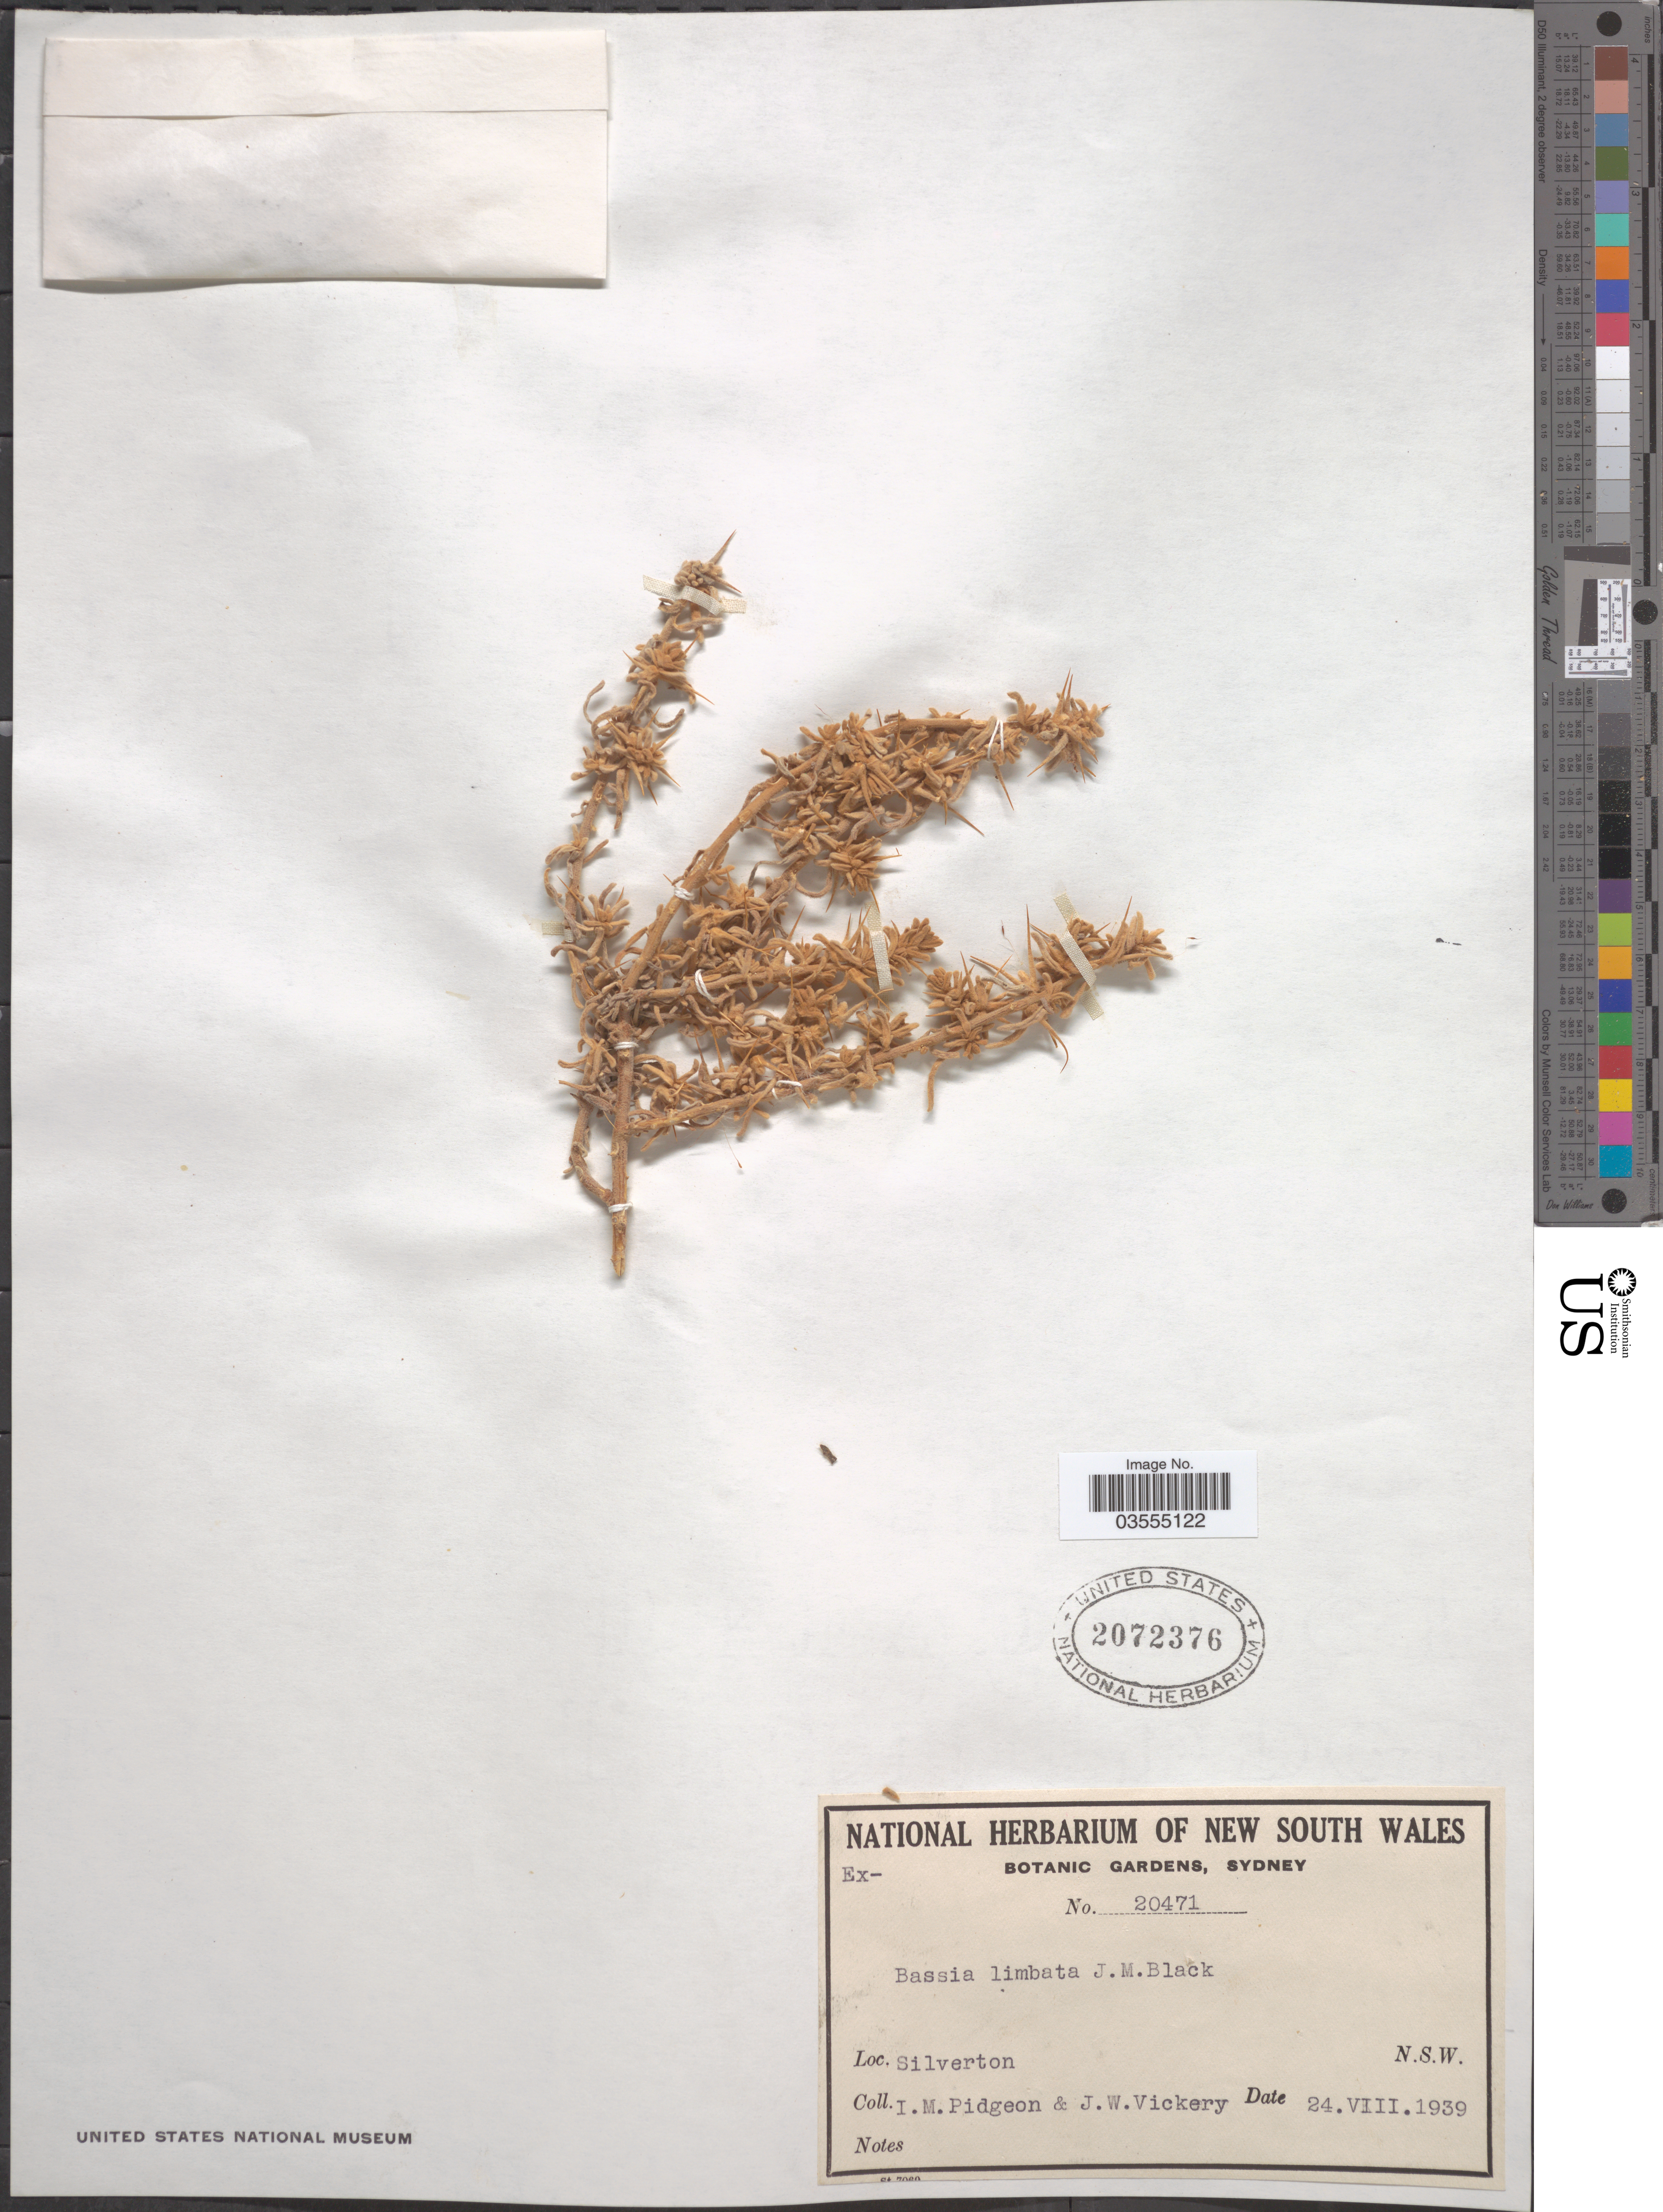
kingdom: Plantae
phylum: Tracheophyta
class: Magnoliopsida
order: Caryophyllales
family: Amaranthaceae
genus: Sclerolaena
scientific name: Sclerolaena limbata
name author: (J.M. Black) Ulbr.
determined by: Wilson, Paul G.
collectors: I. Pidgeon & J. Vickery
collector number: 20471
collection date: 1939-08-24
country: Australia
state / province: New South Wales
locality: Silverton.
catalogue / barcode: US 2072376